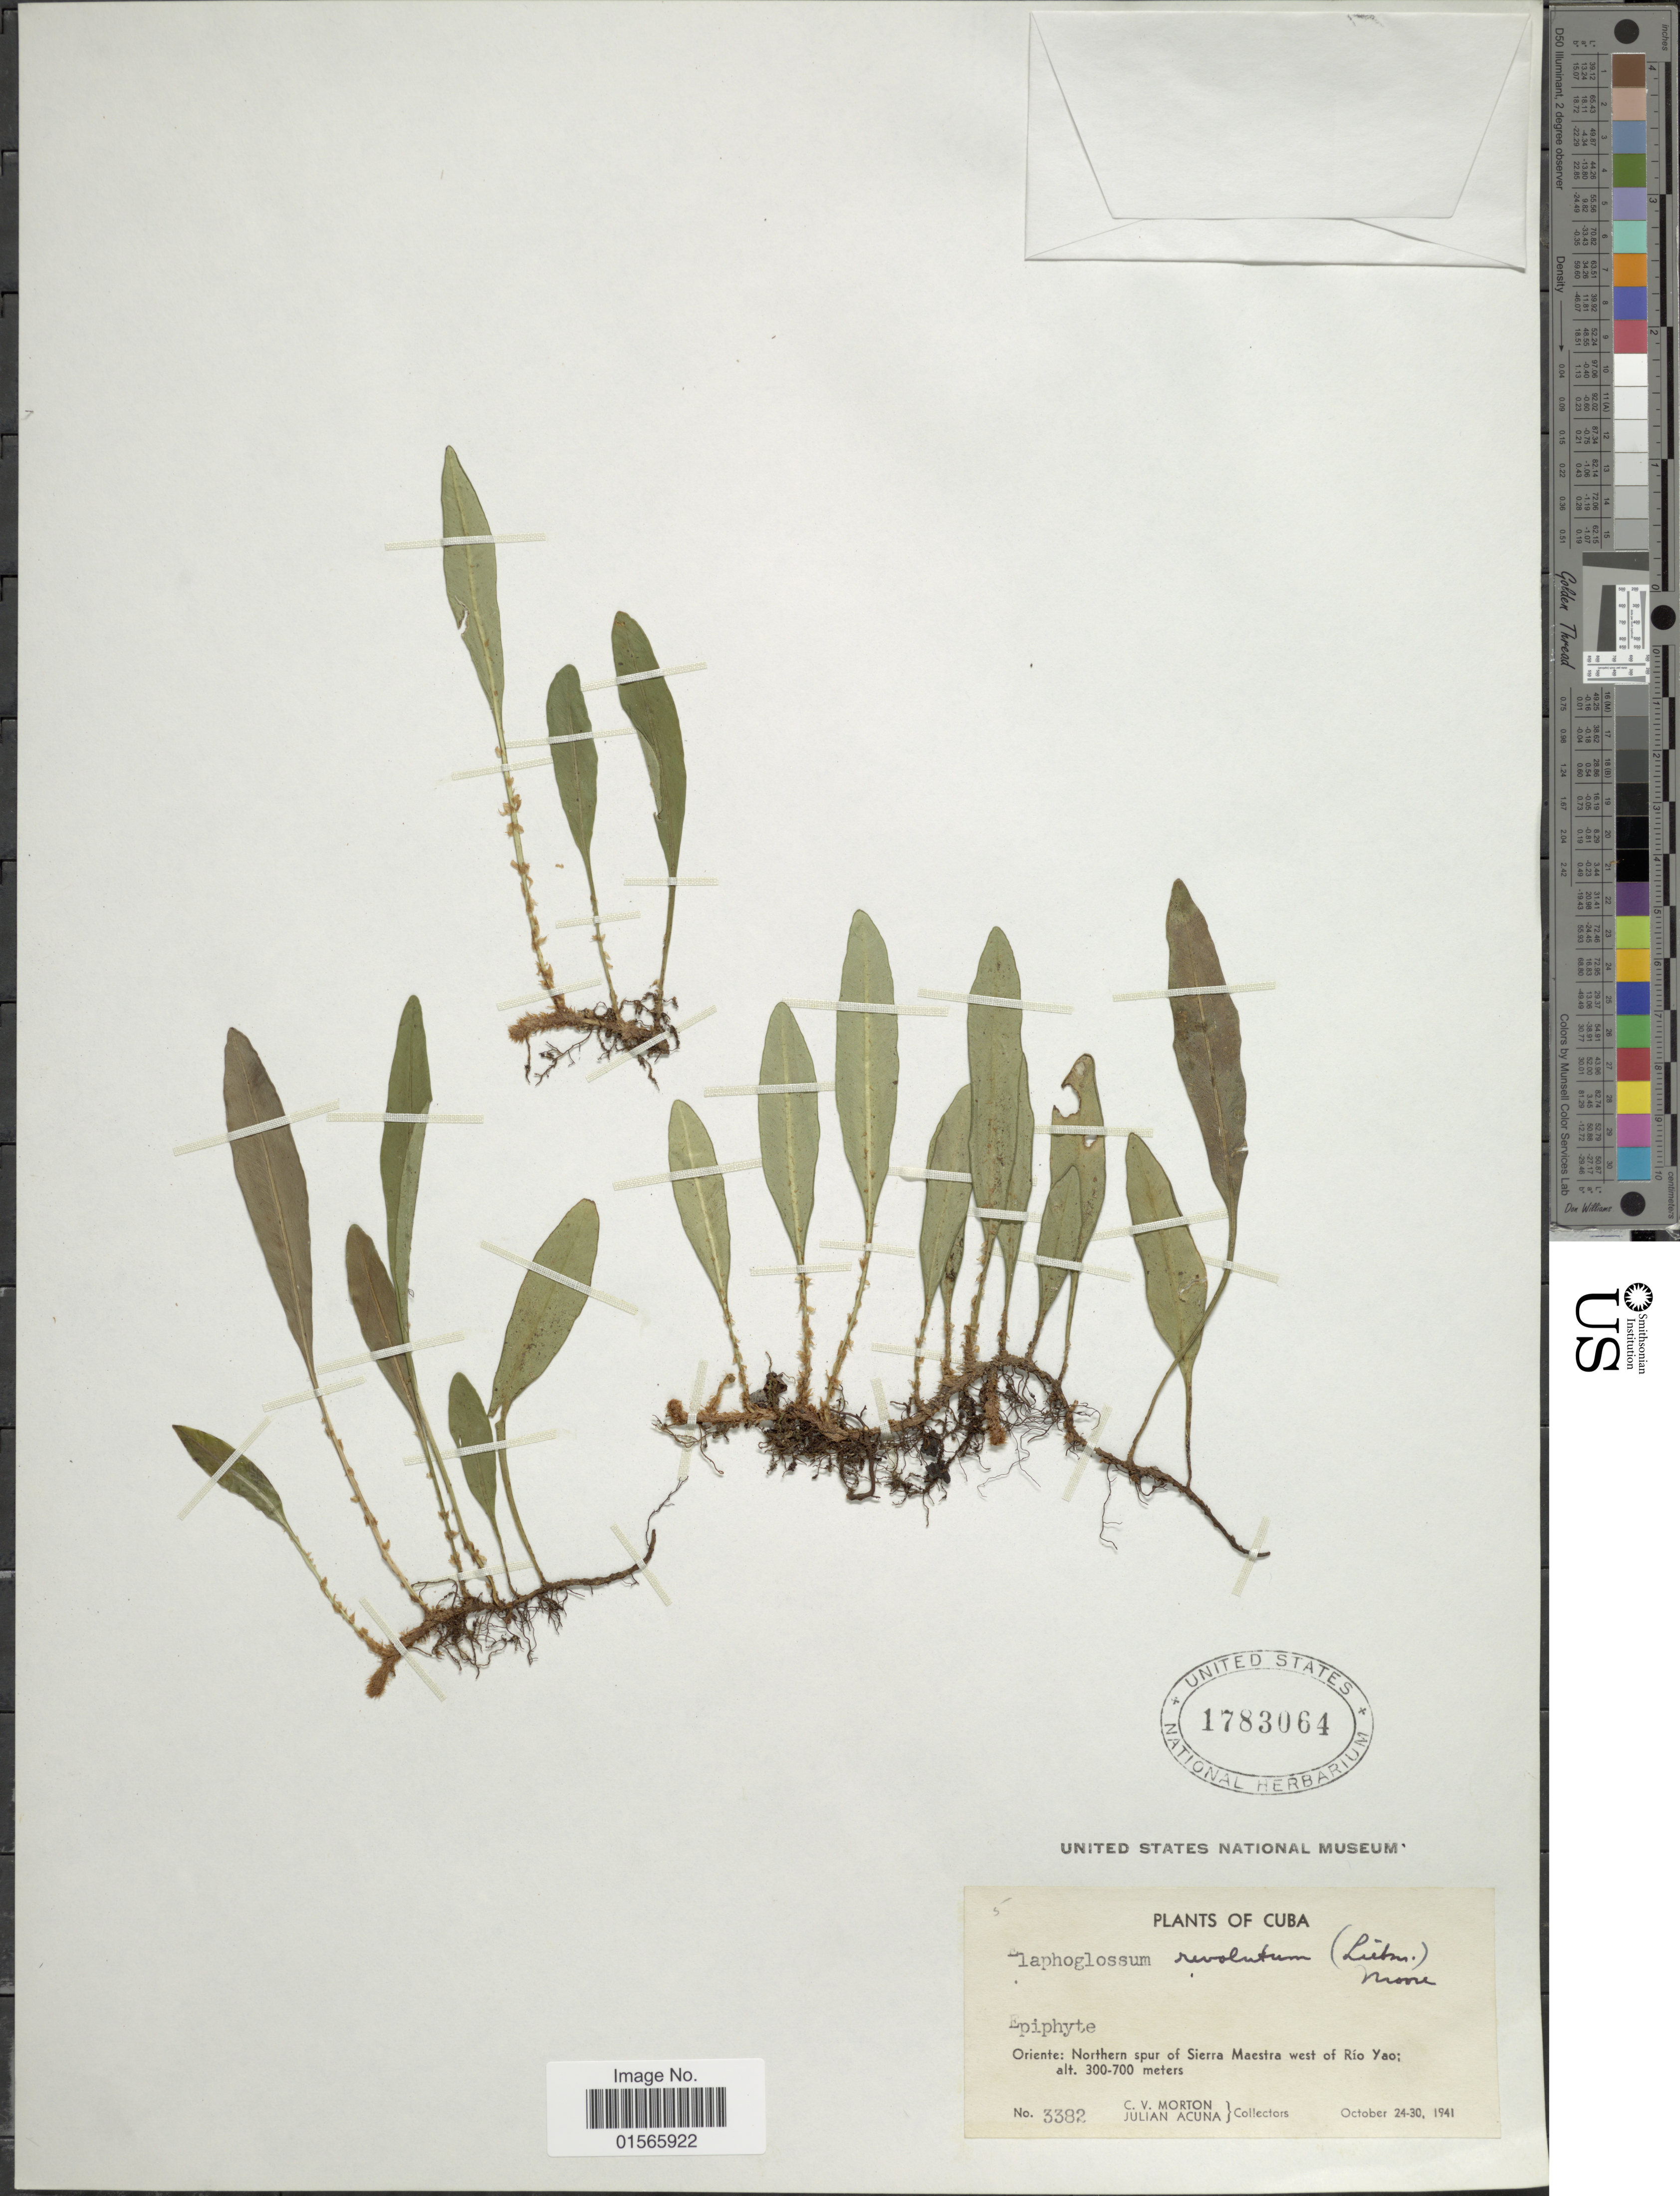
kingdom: Plantae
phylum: Tracheophyta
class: Polypodiopsida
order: Polypodiales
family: Dryopteridaceae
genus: Elaphoglossum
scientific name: Elaphoglossum revolutum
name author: (Liebm.) T. Moore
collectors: C. V. Morton & J. B. Acuña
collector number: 3382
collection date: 1941-10-24/1941-10-30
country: Cuba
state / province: Oriente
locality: Northern spur of Sierra Maestra west of Rio Yao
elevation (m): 300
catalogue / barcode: US 1783064